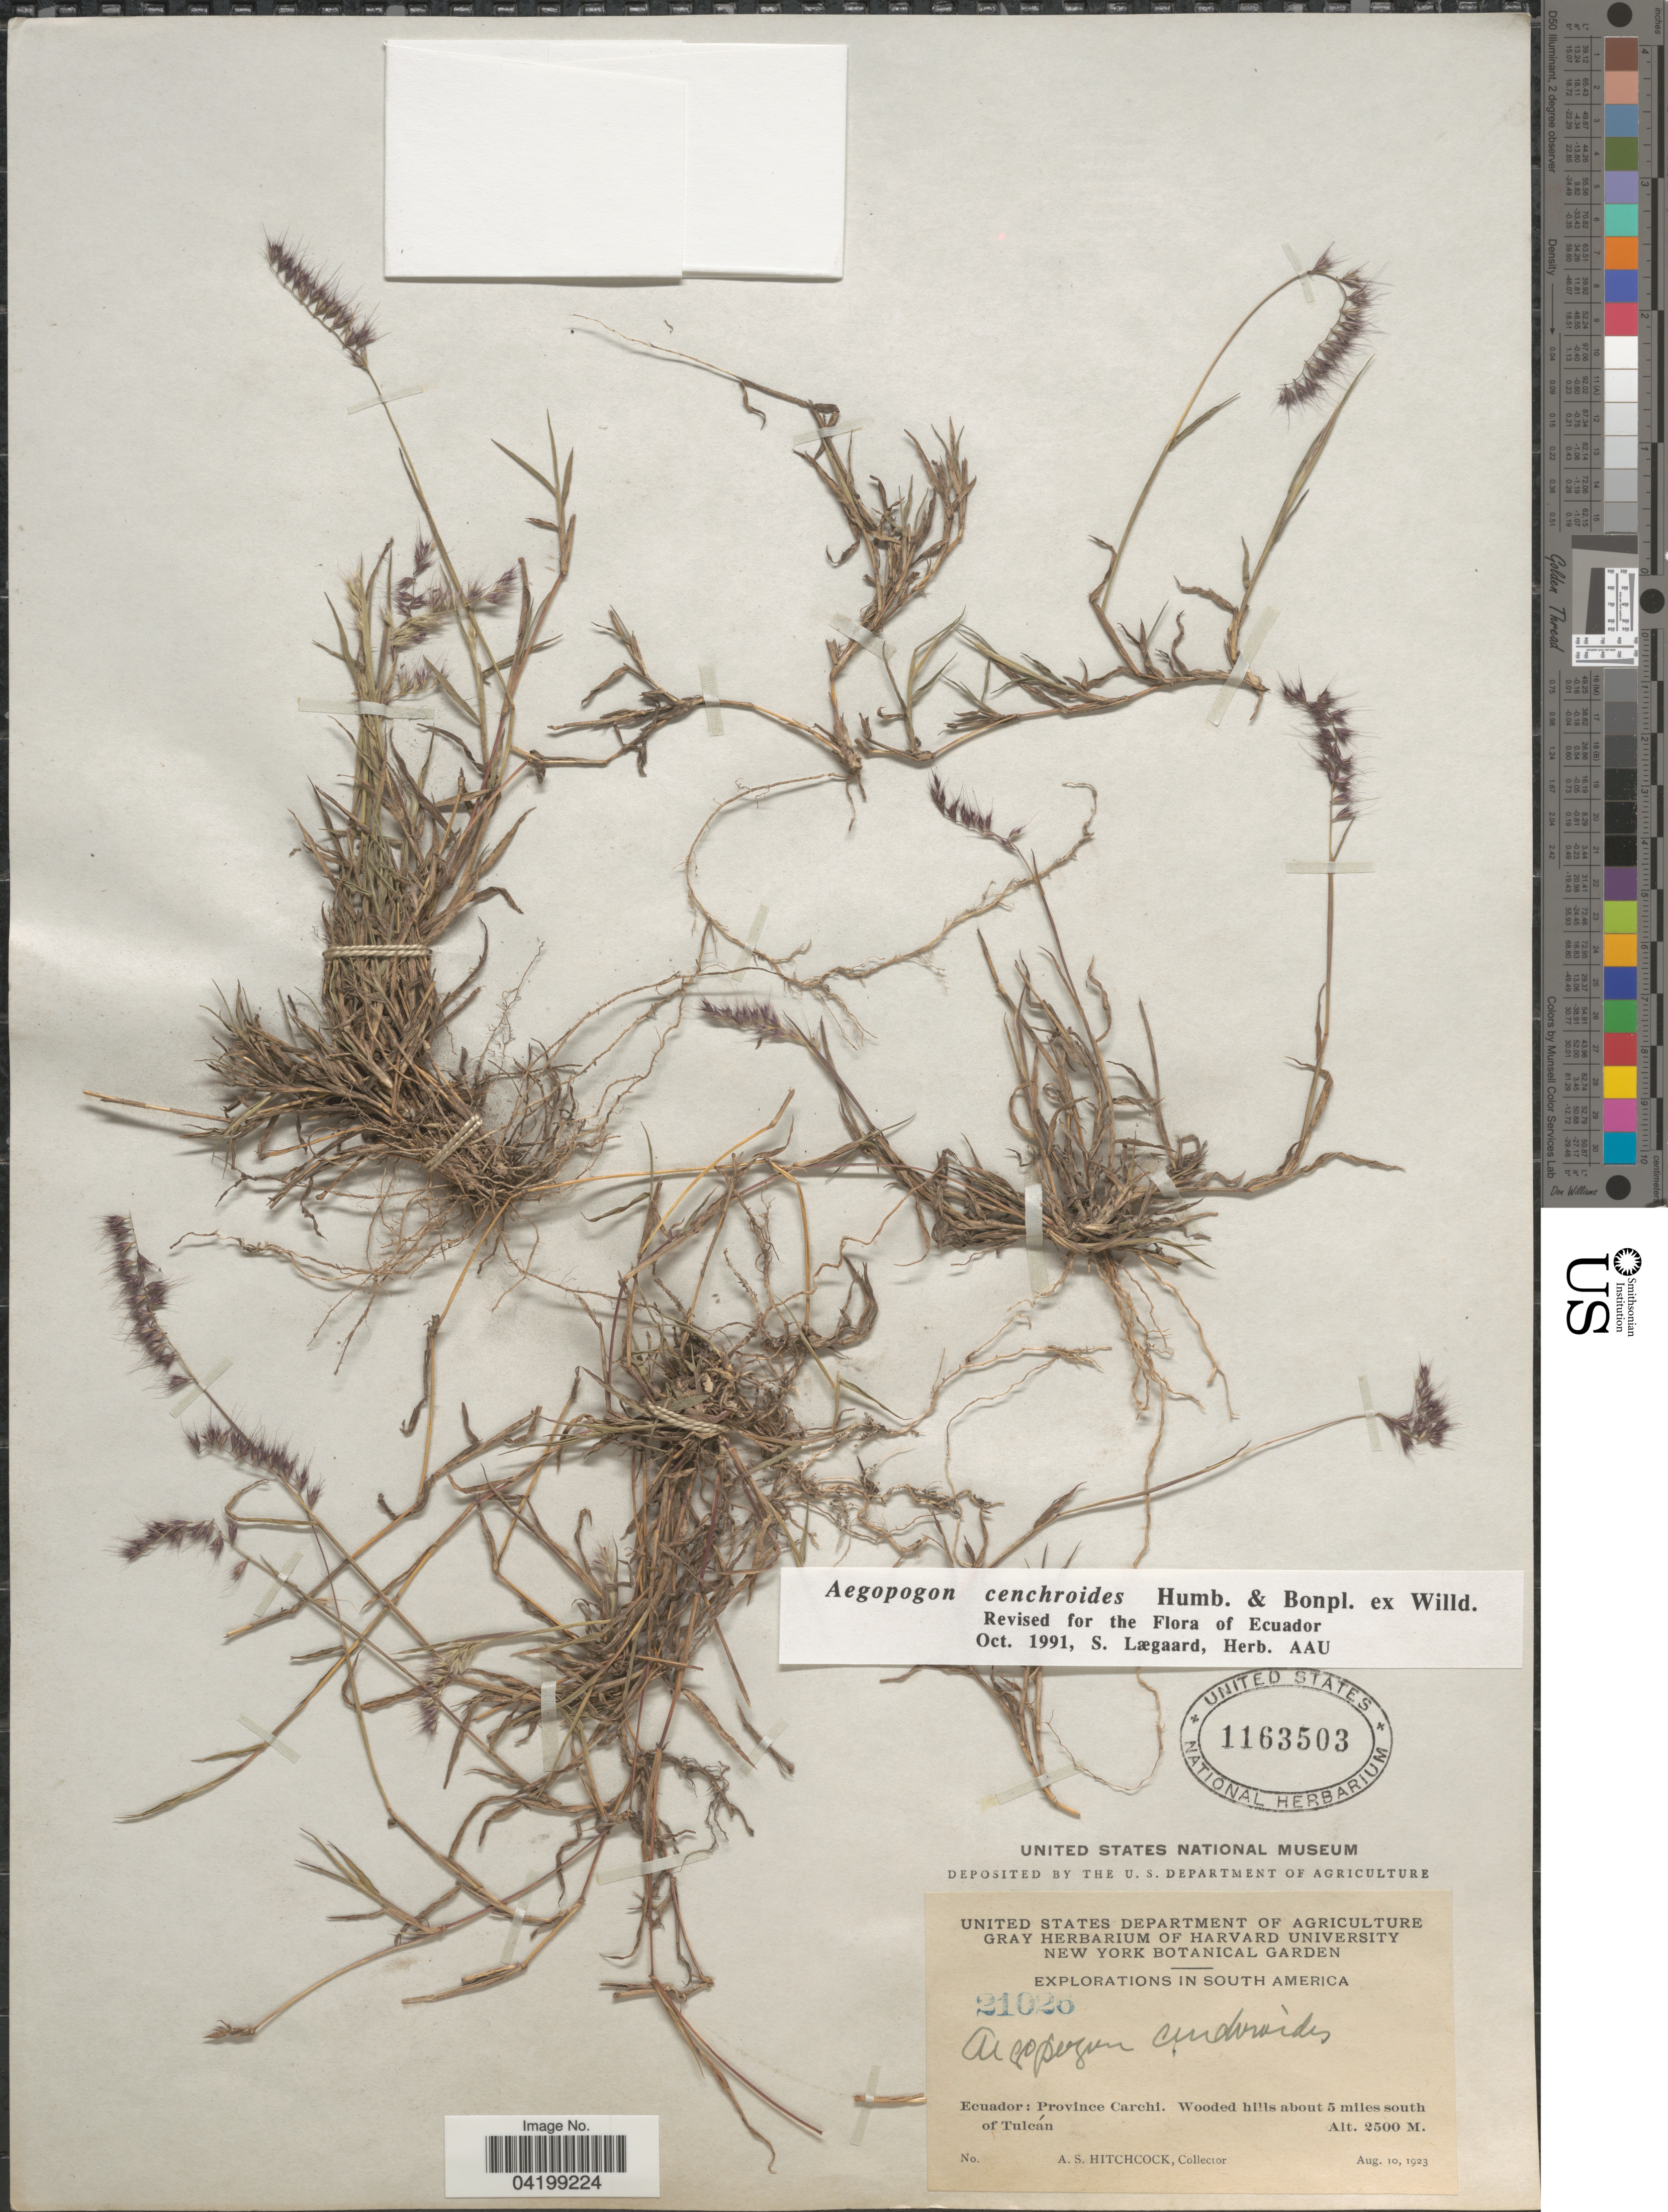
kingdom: Plantae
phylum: Tracheophyta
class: Liliopsida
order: Poales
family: Poaceae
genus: Muhlenbergia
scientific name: Muhlenbergia cenchroides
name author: (Humb. & Bonpl. ex Willd.) P.M. Peterson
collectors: A. S. Hitchcock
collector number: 21026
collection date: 1923-08-10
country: Ecuador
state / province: Carchi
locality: Explorations in South America. Wooded hills about 5 miles south of Tulcán.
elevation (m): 2500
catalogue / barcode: US 1163503